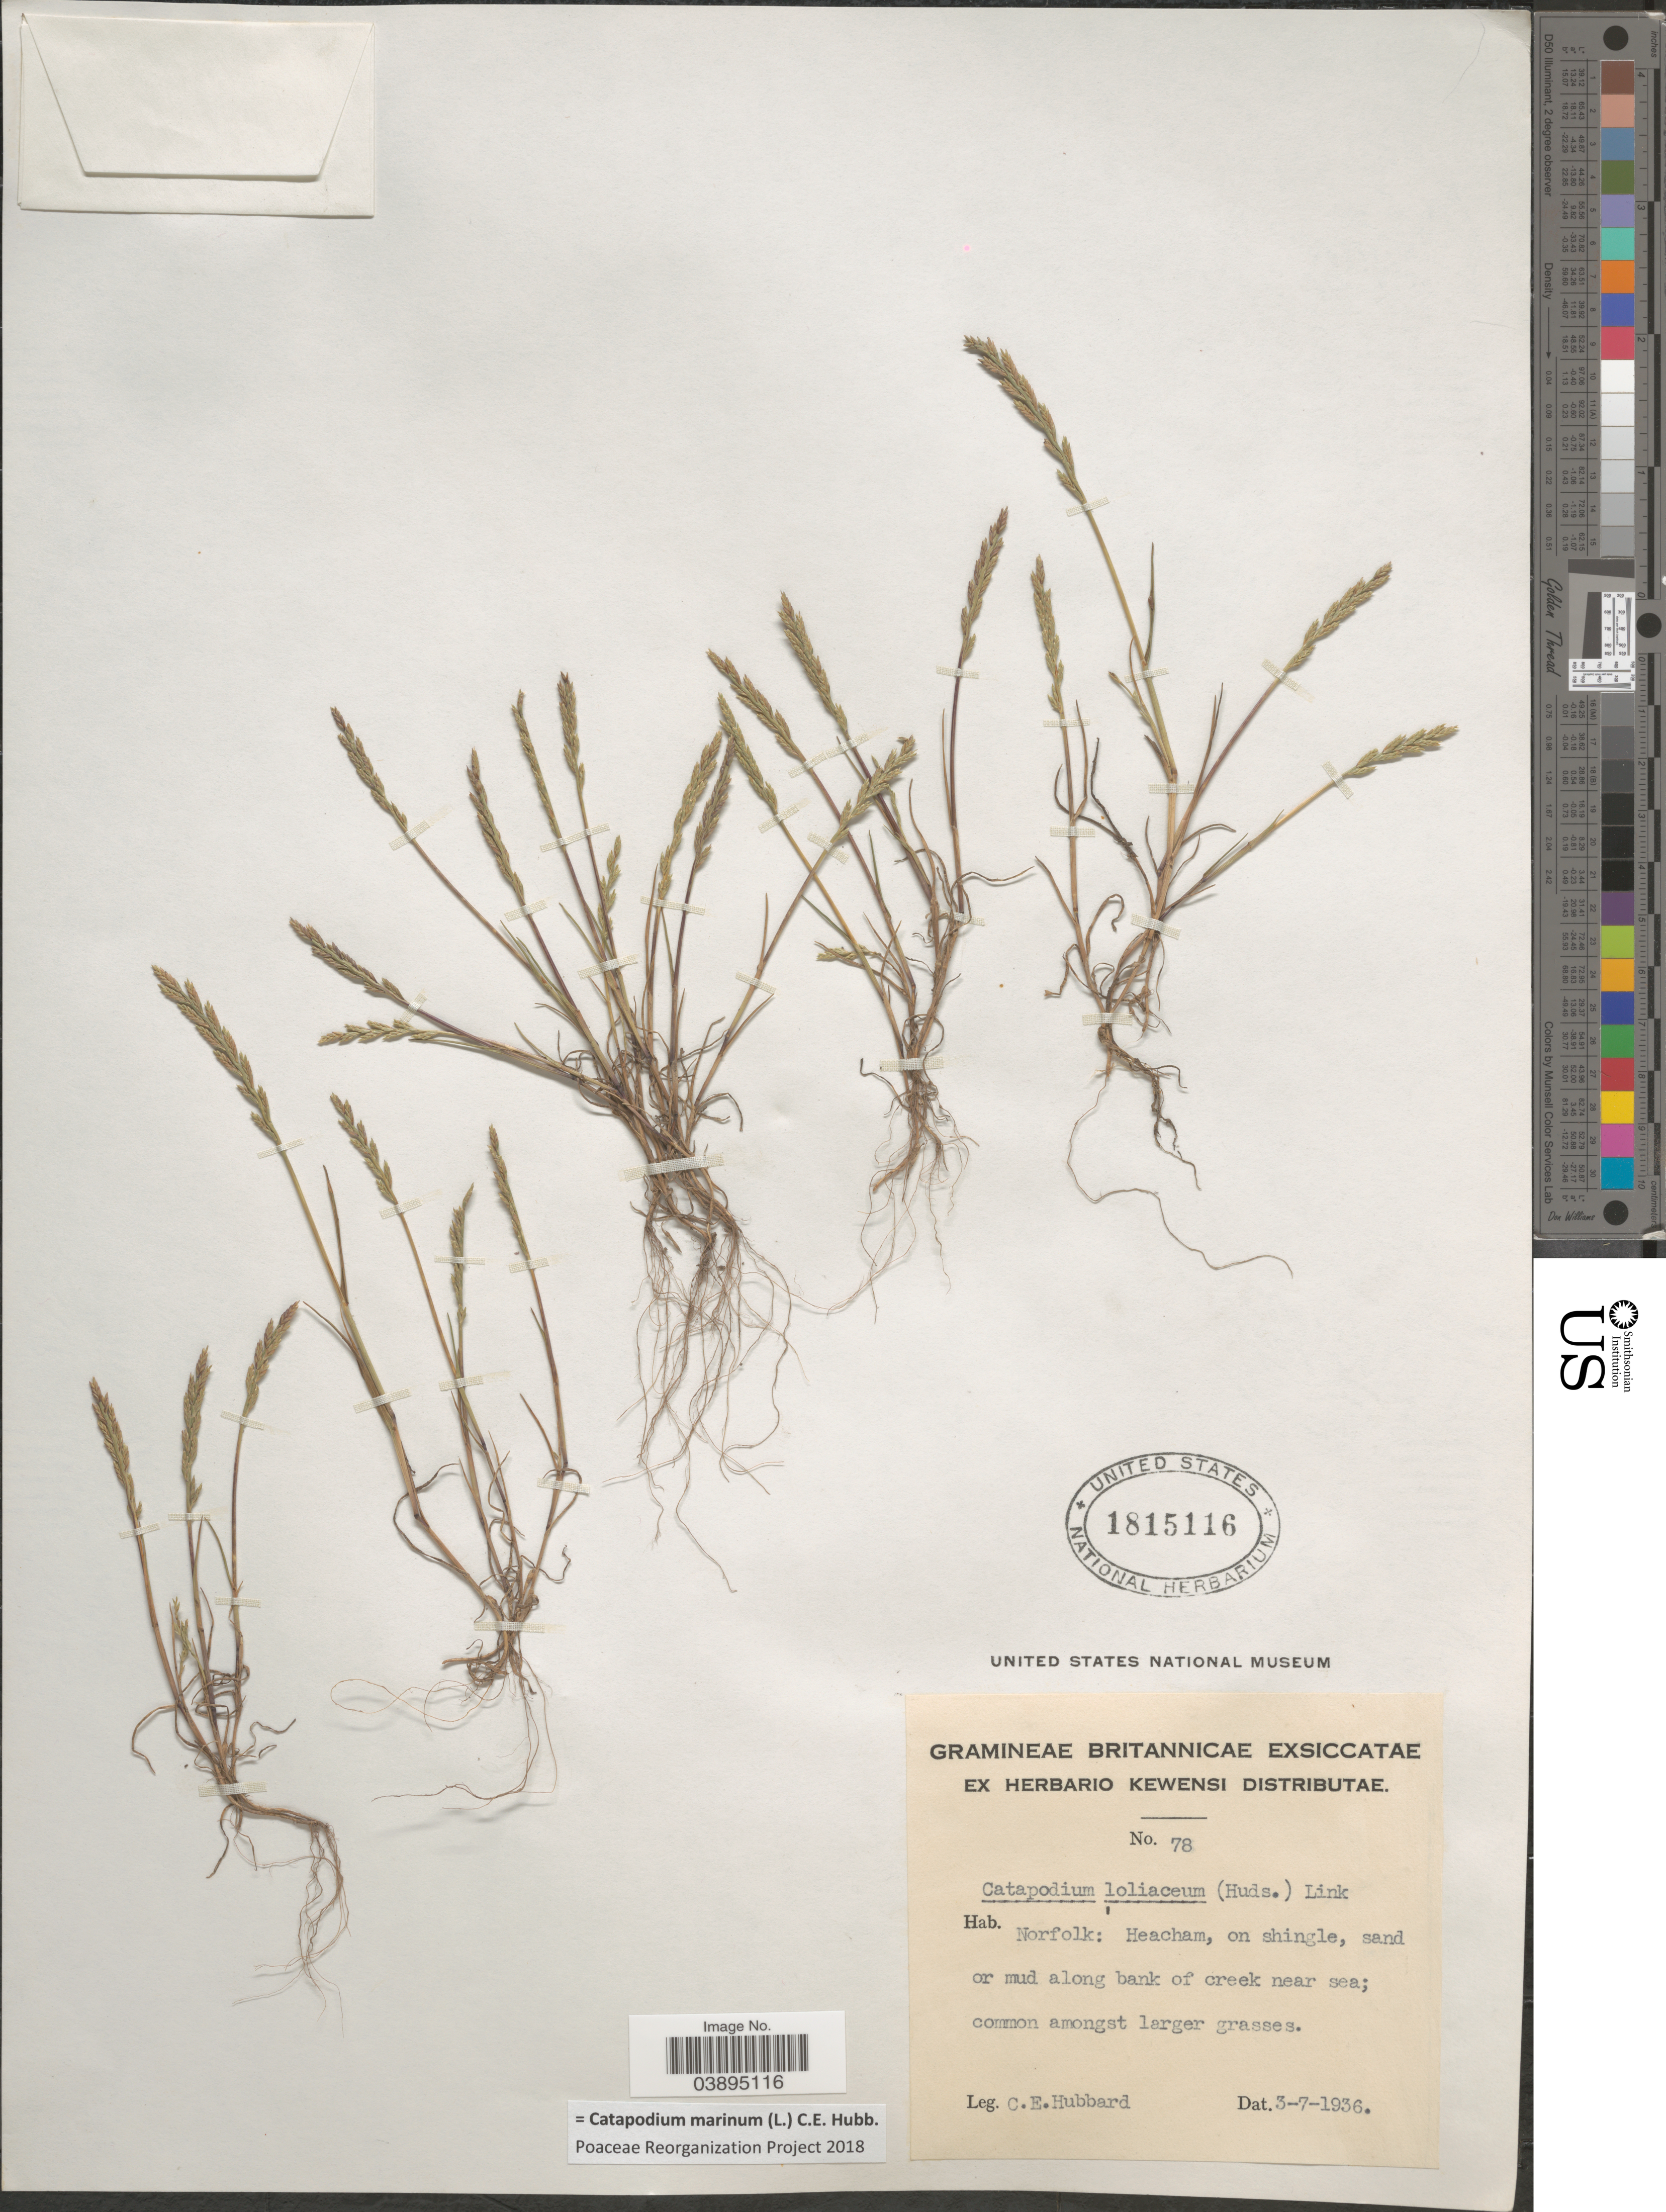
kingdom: Plantae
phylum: Tracheophyta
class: Liliopsida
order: Poales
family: Poaceae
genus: Catapodium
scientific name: Catapodium marinum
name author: (L.) C.E. Hubb.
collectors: C. E. Hubbard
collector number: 78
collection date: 1936-07-03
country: United Kingdom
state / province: England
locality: Heacham, on shingle, sand or mud along bank of creek near sea.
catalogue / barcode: US 1815116